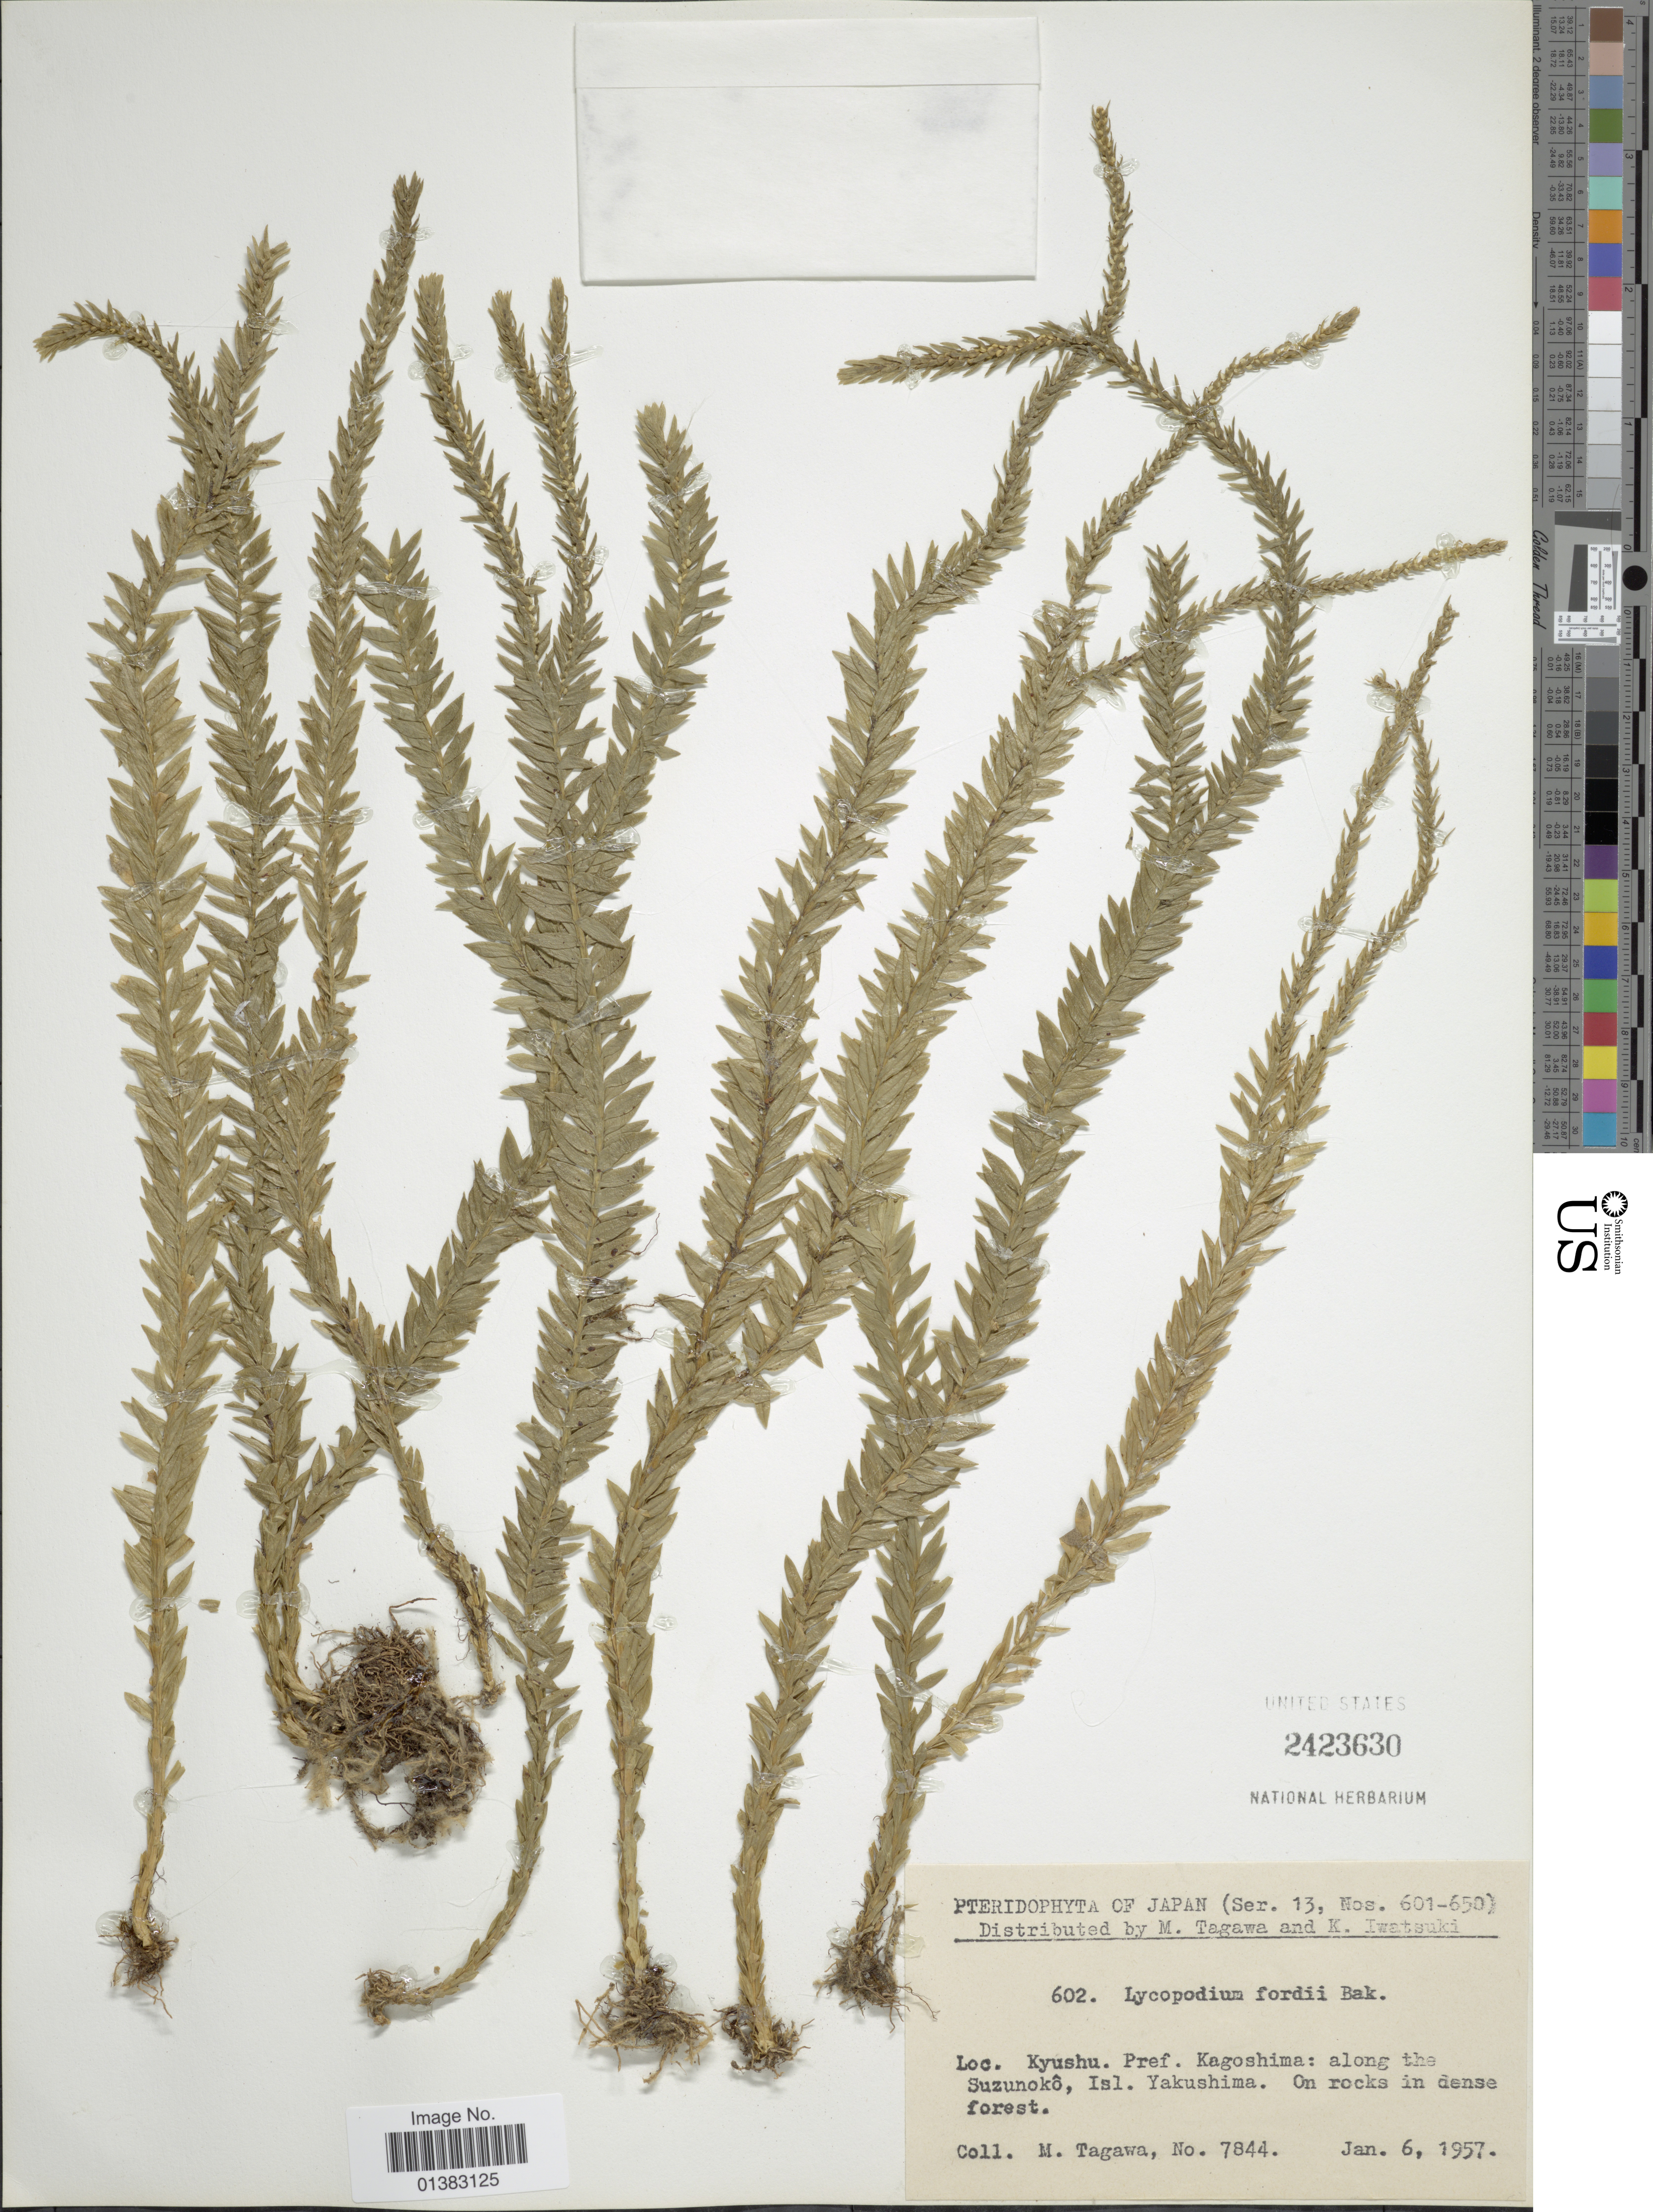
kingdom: Plantae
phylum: Tracheophyta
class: Lycopodiopsida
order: Lycopodiales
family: Lycopodiaceae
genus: Phlegmariurus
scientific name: Phlegmariurus fordii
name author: (Baker) Ching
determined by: Field, A. R.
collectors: M. Tagawa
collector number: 7844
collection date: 1957-01-06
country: Japan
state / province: Kagosima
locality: Kyushu. Pref. Kagoshima: along the Suzunokô, Isl. Yakushima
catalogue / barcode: US 2423630